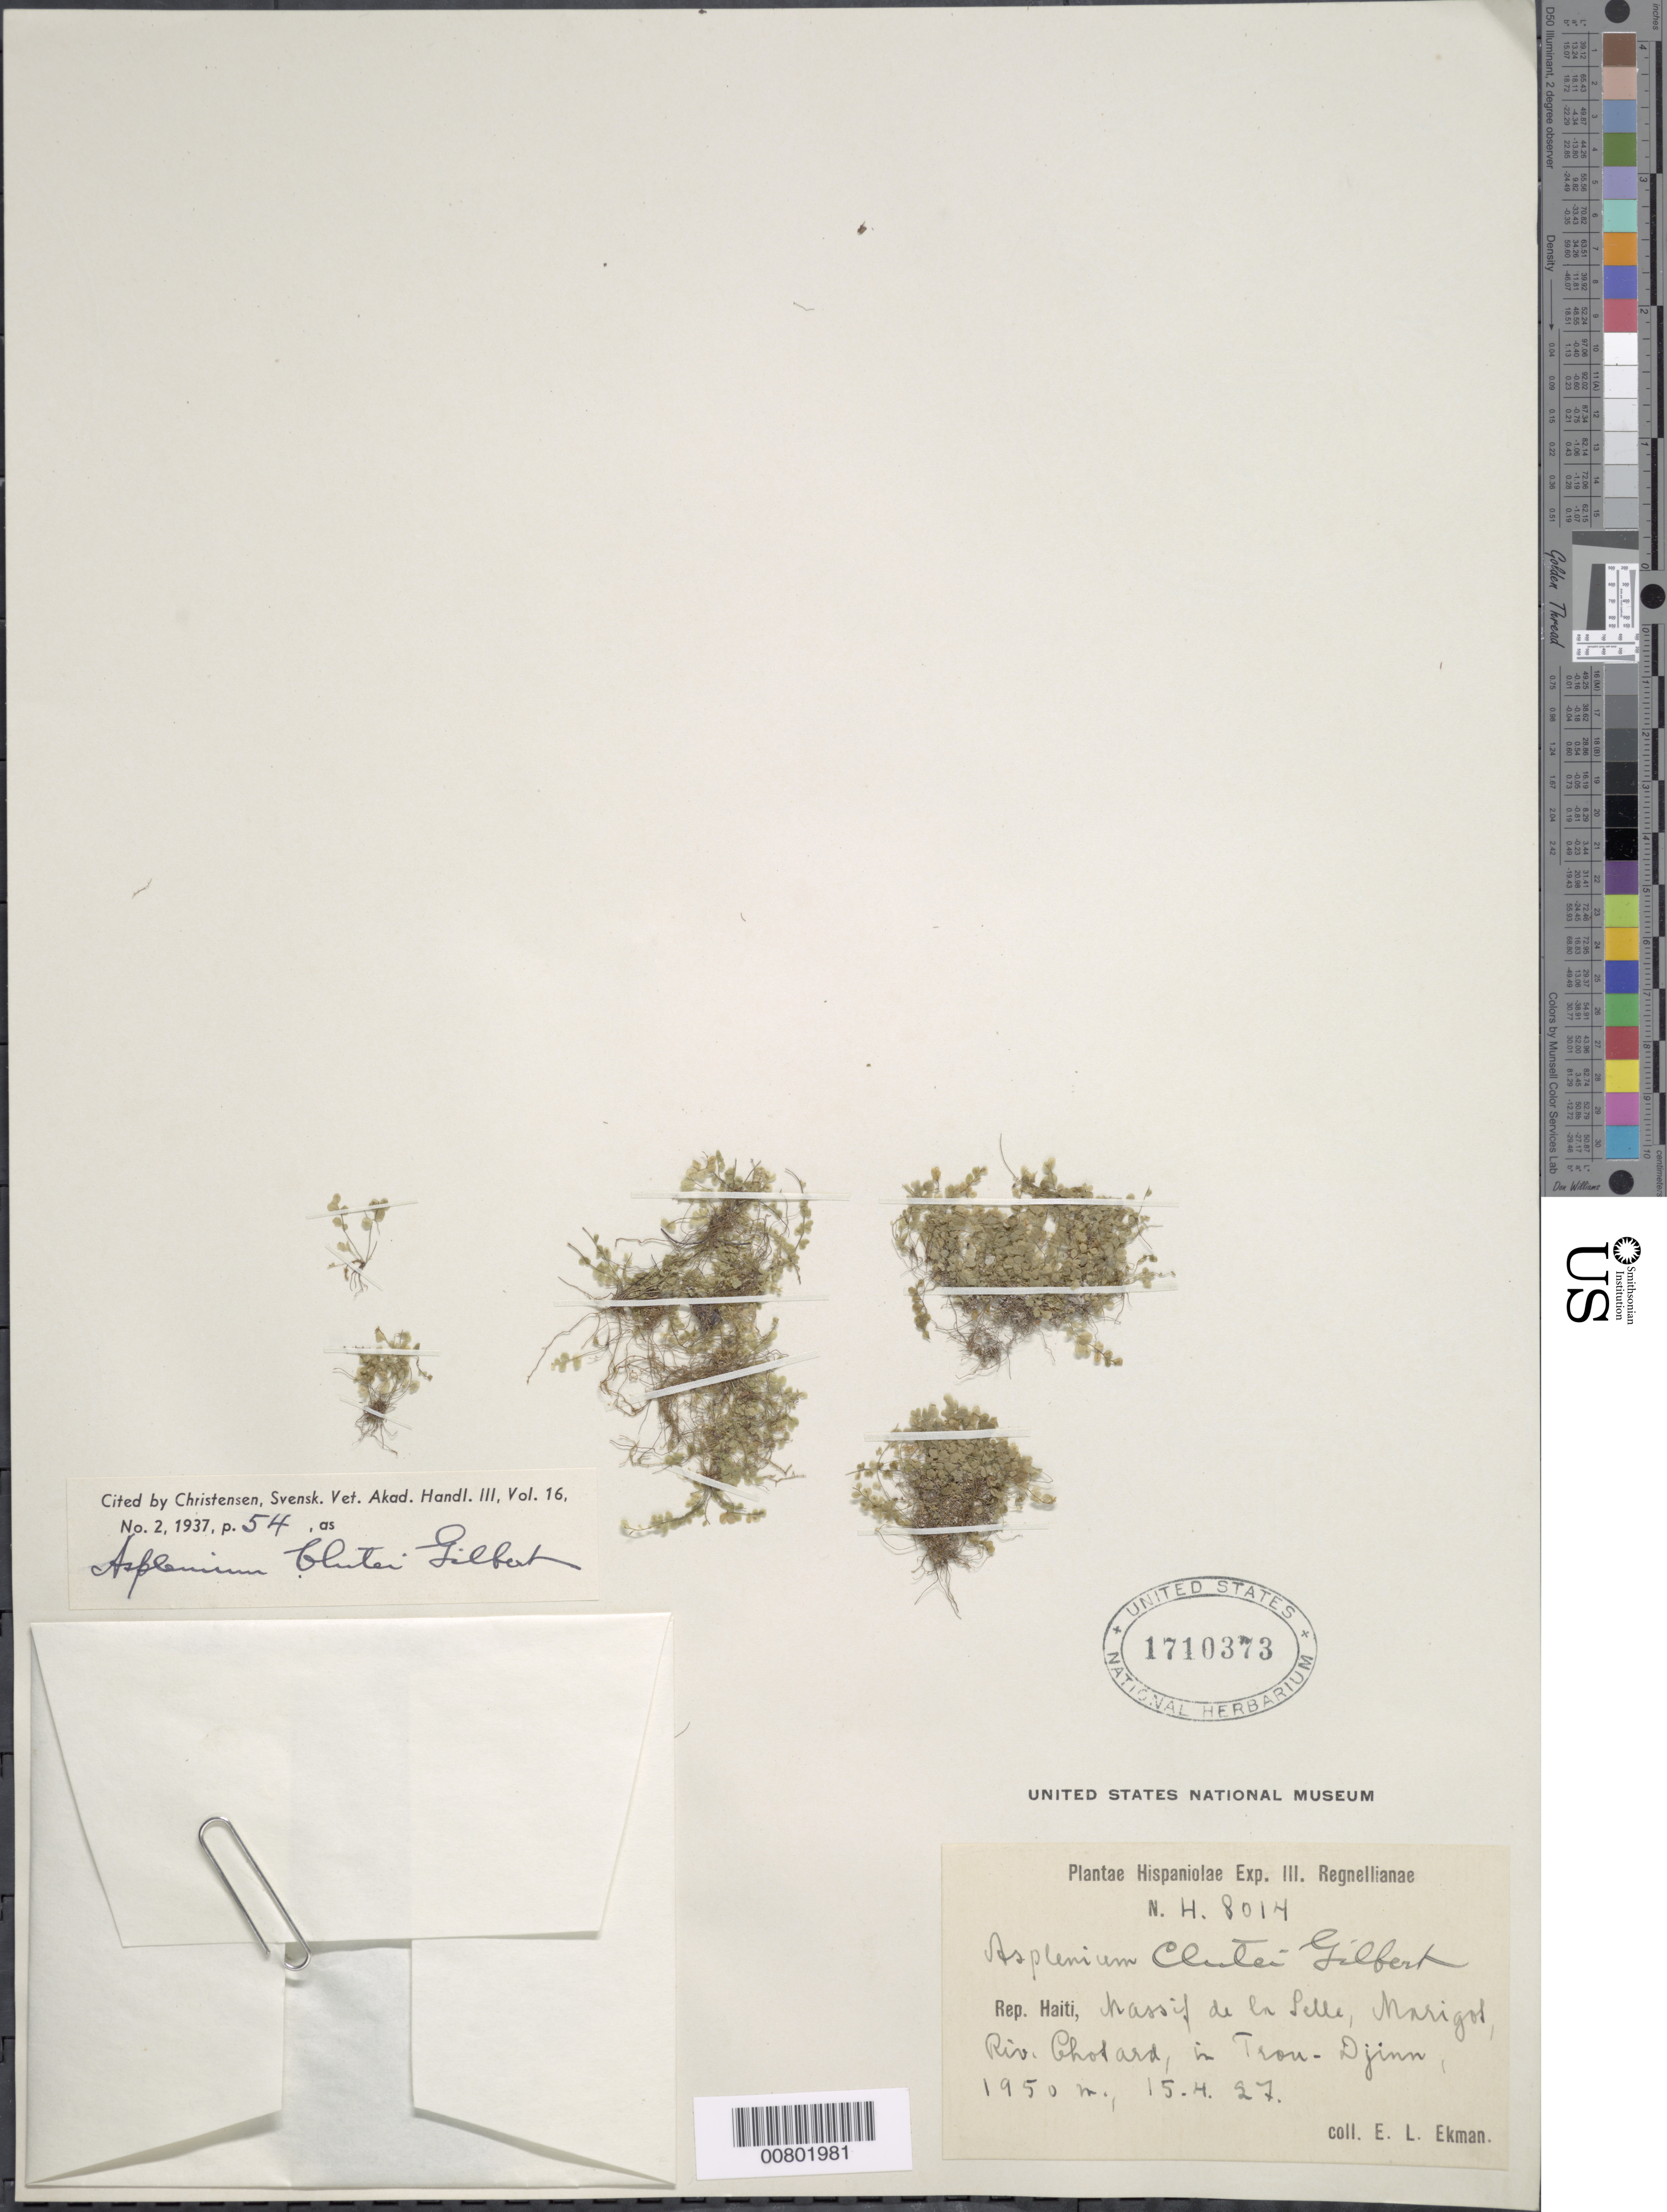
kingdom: Plantae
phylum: Tracheophyta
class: Polypodiopsida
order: Polypodiales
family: Aspleniaceae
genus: Asplenium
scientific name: Asplenium clutei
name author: Gilbert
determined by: Christensen, C. F. A.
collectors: E. L. Ekman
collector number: H 8014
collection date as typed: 15 Apr 1927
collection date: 1927-04-15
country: Haiti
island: Hispaniola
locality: Massif de la Selle, Marigot, Riv. Chotard, in Trou-Djinn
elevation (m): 1950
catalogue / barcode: US 1710373